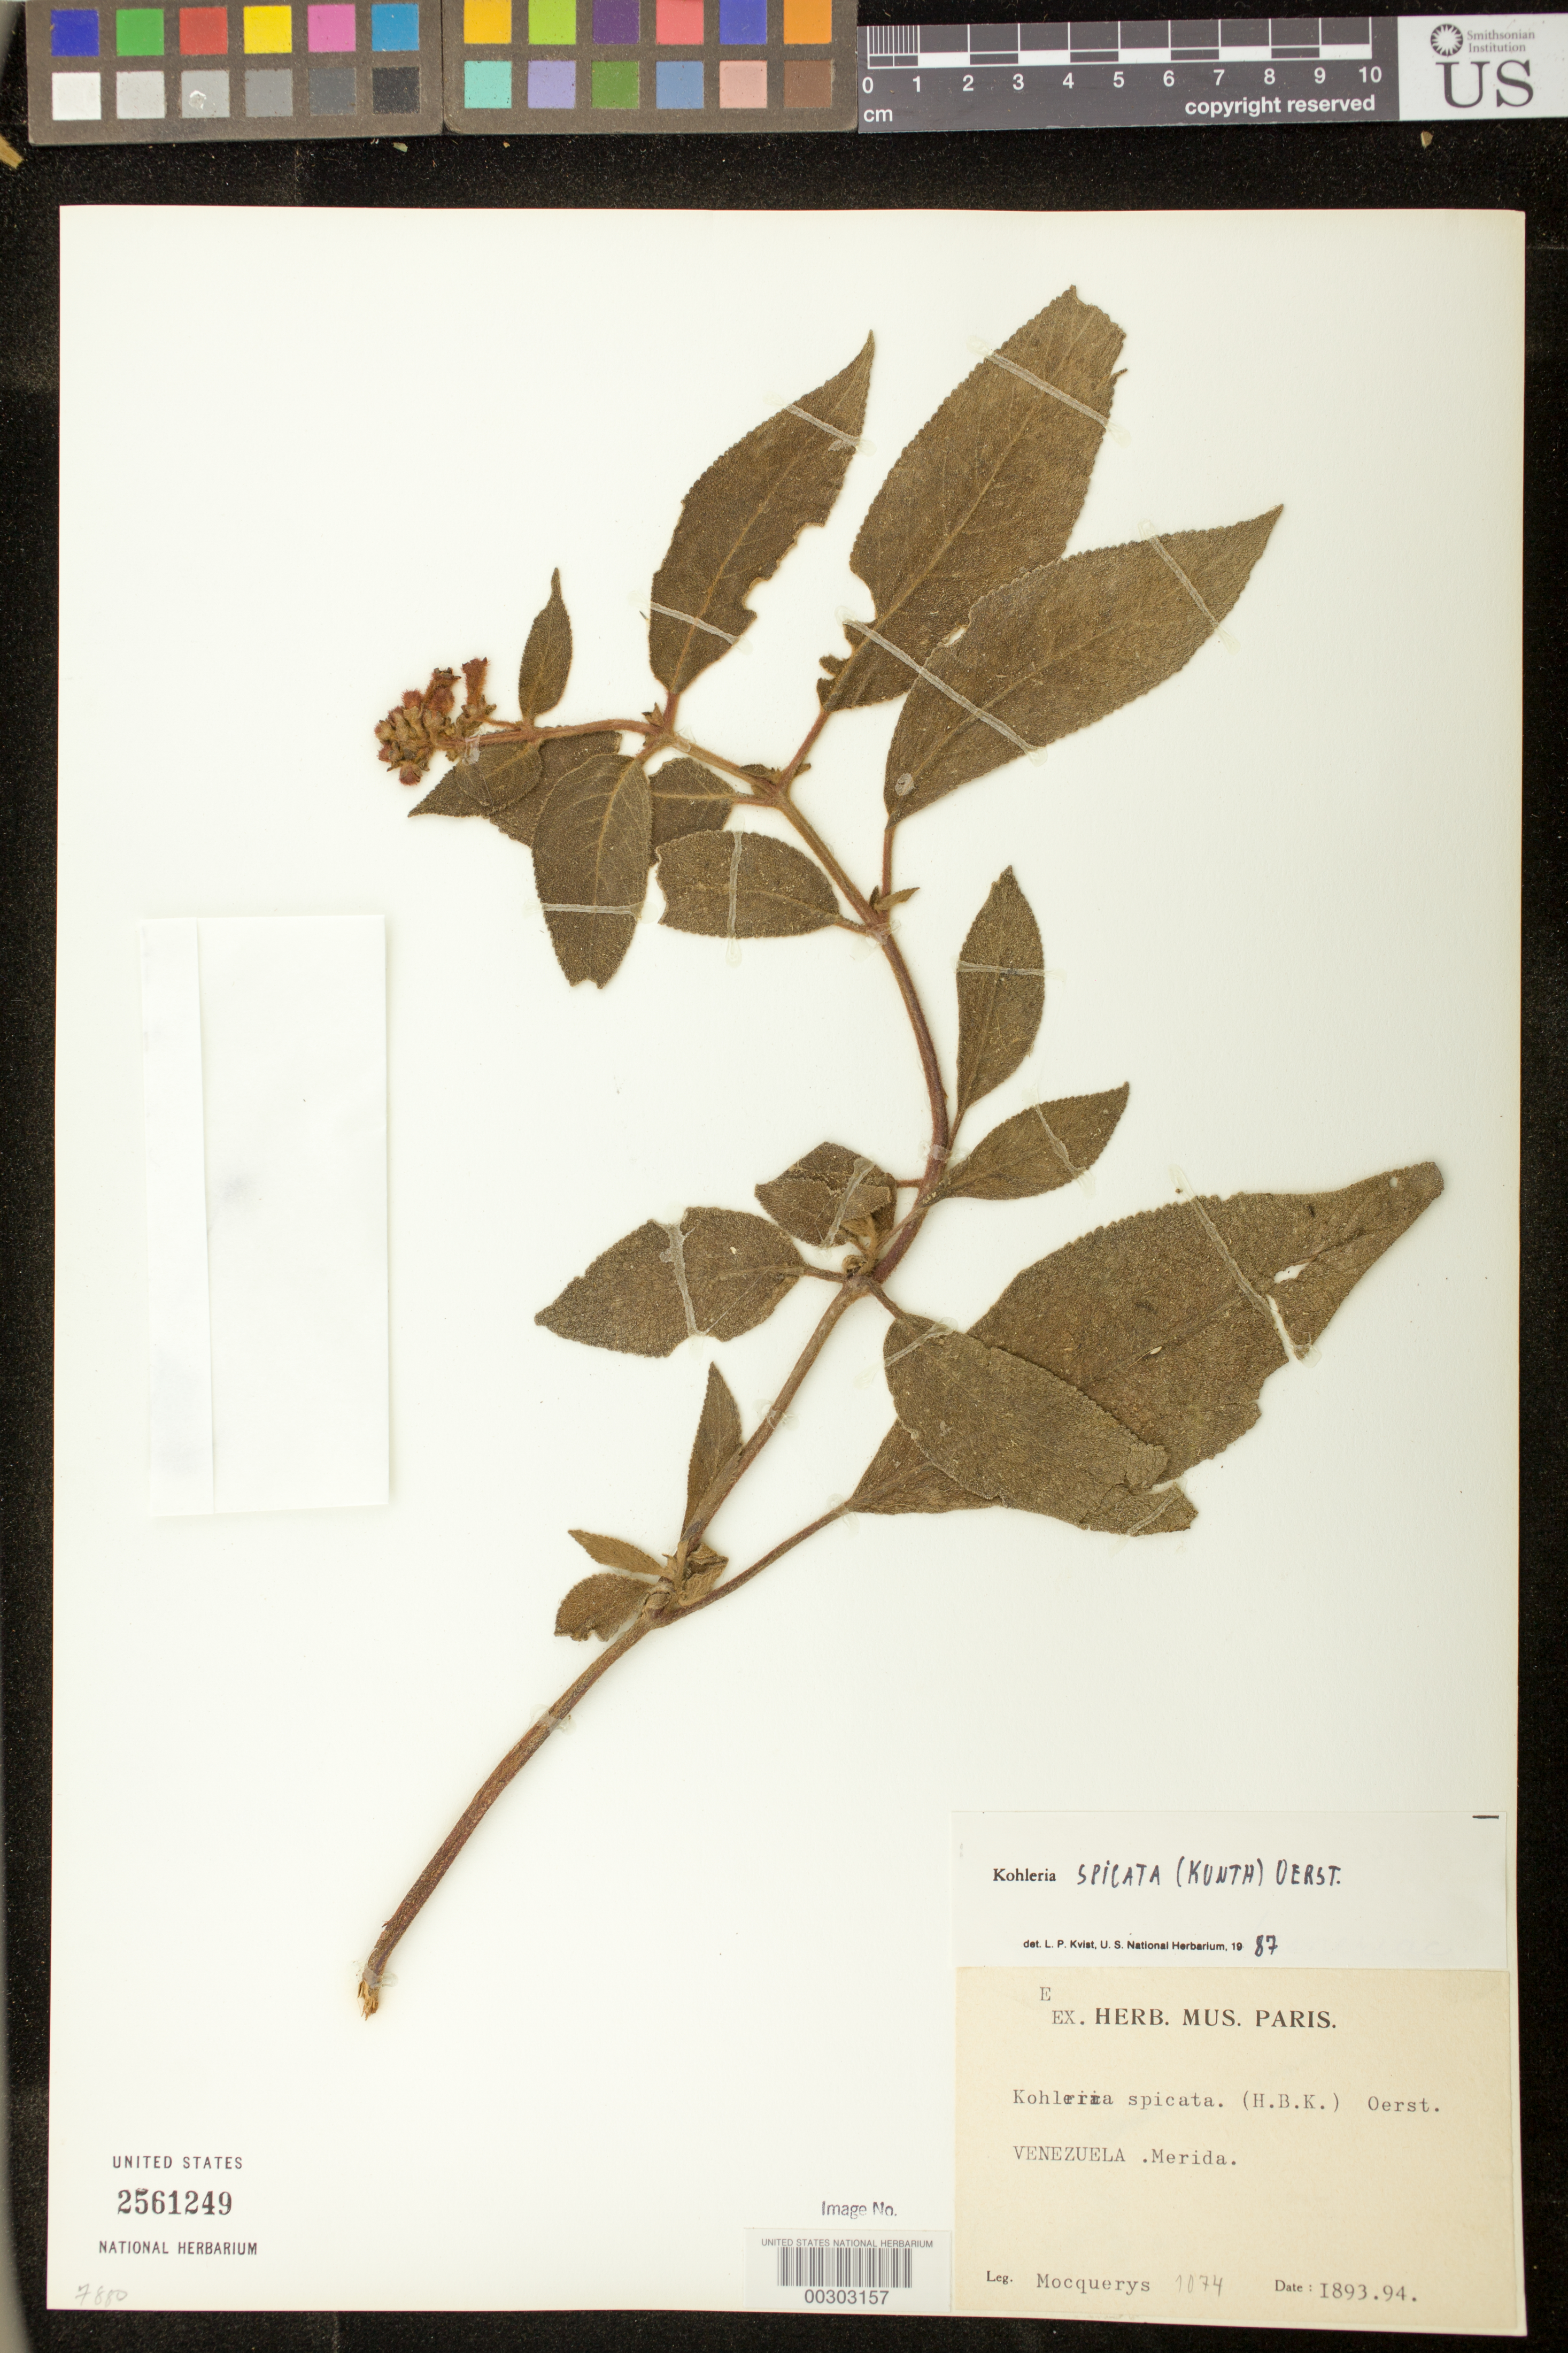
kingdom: Plantae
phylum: Tracheophyta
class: Magnoliopsida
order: Lamiales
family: Gesneriaceae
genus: Kohleria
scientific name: Kohleria spicata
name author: (Kunth) Oerst.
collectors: A. Mocquerys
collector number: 1074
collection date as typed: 1893-94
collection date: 1893/1894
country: Venezuela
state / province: Mérida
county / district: Libertador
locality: Mérida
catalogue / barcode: US 2561249